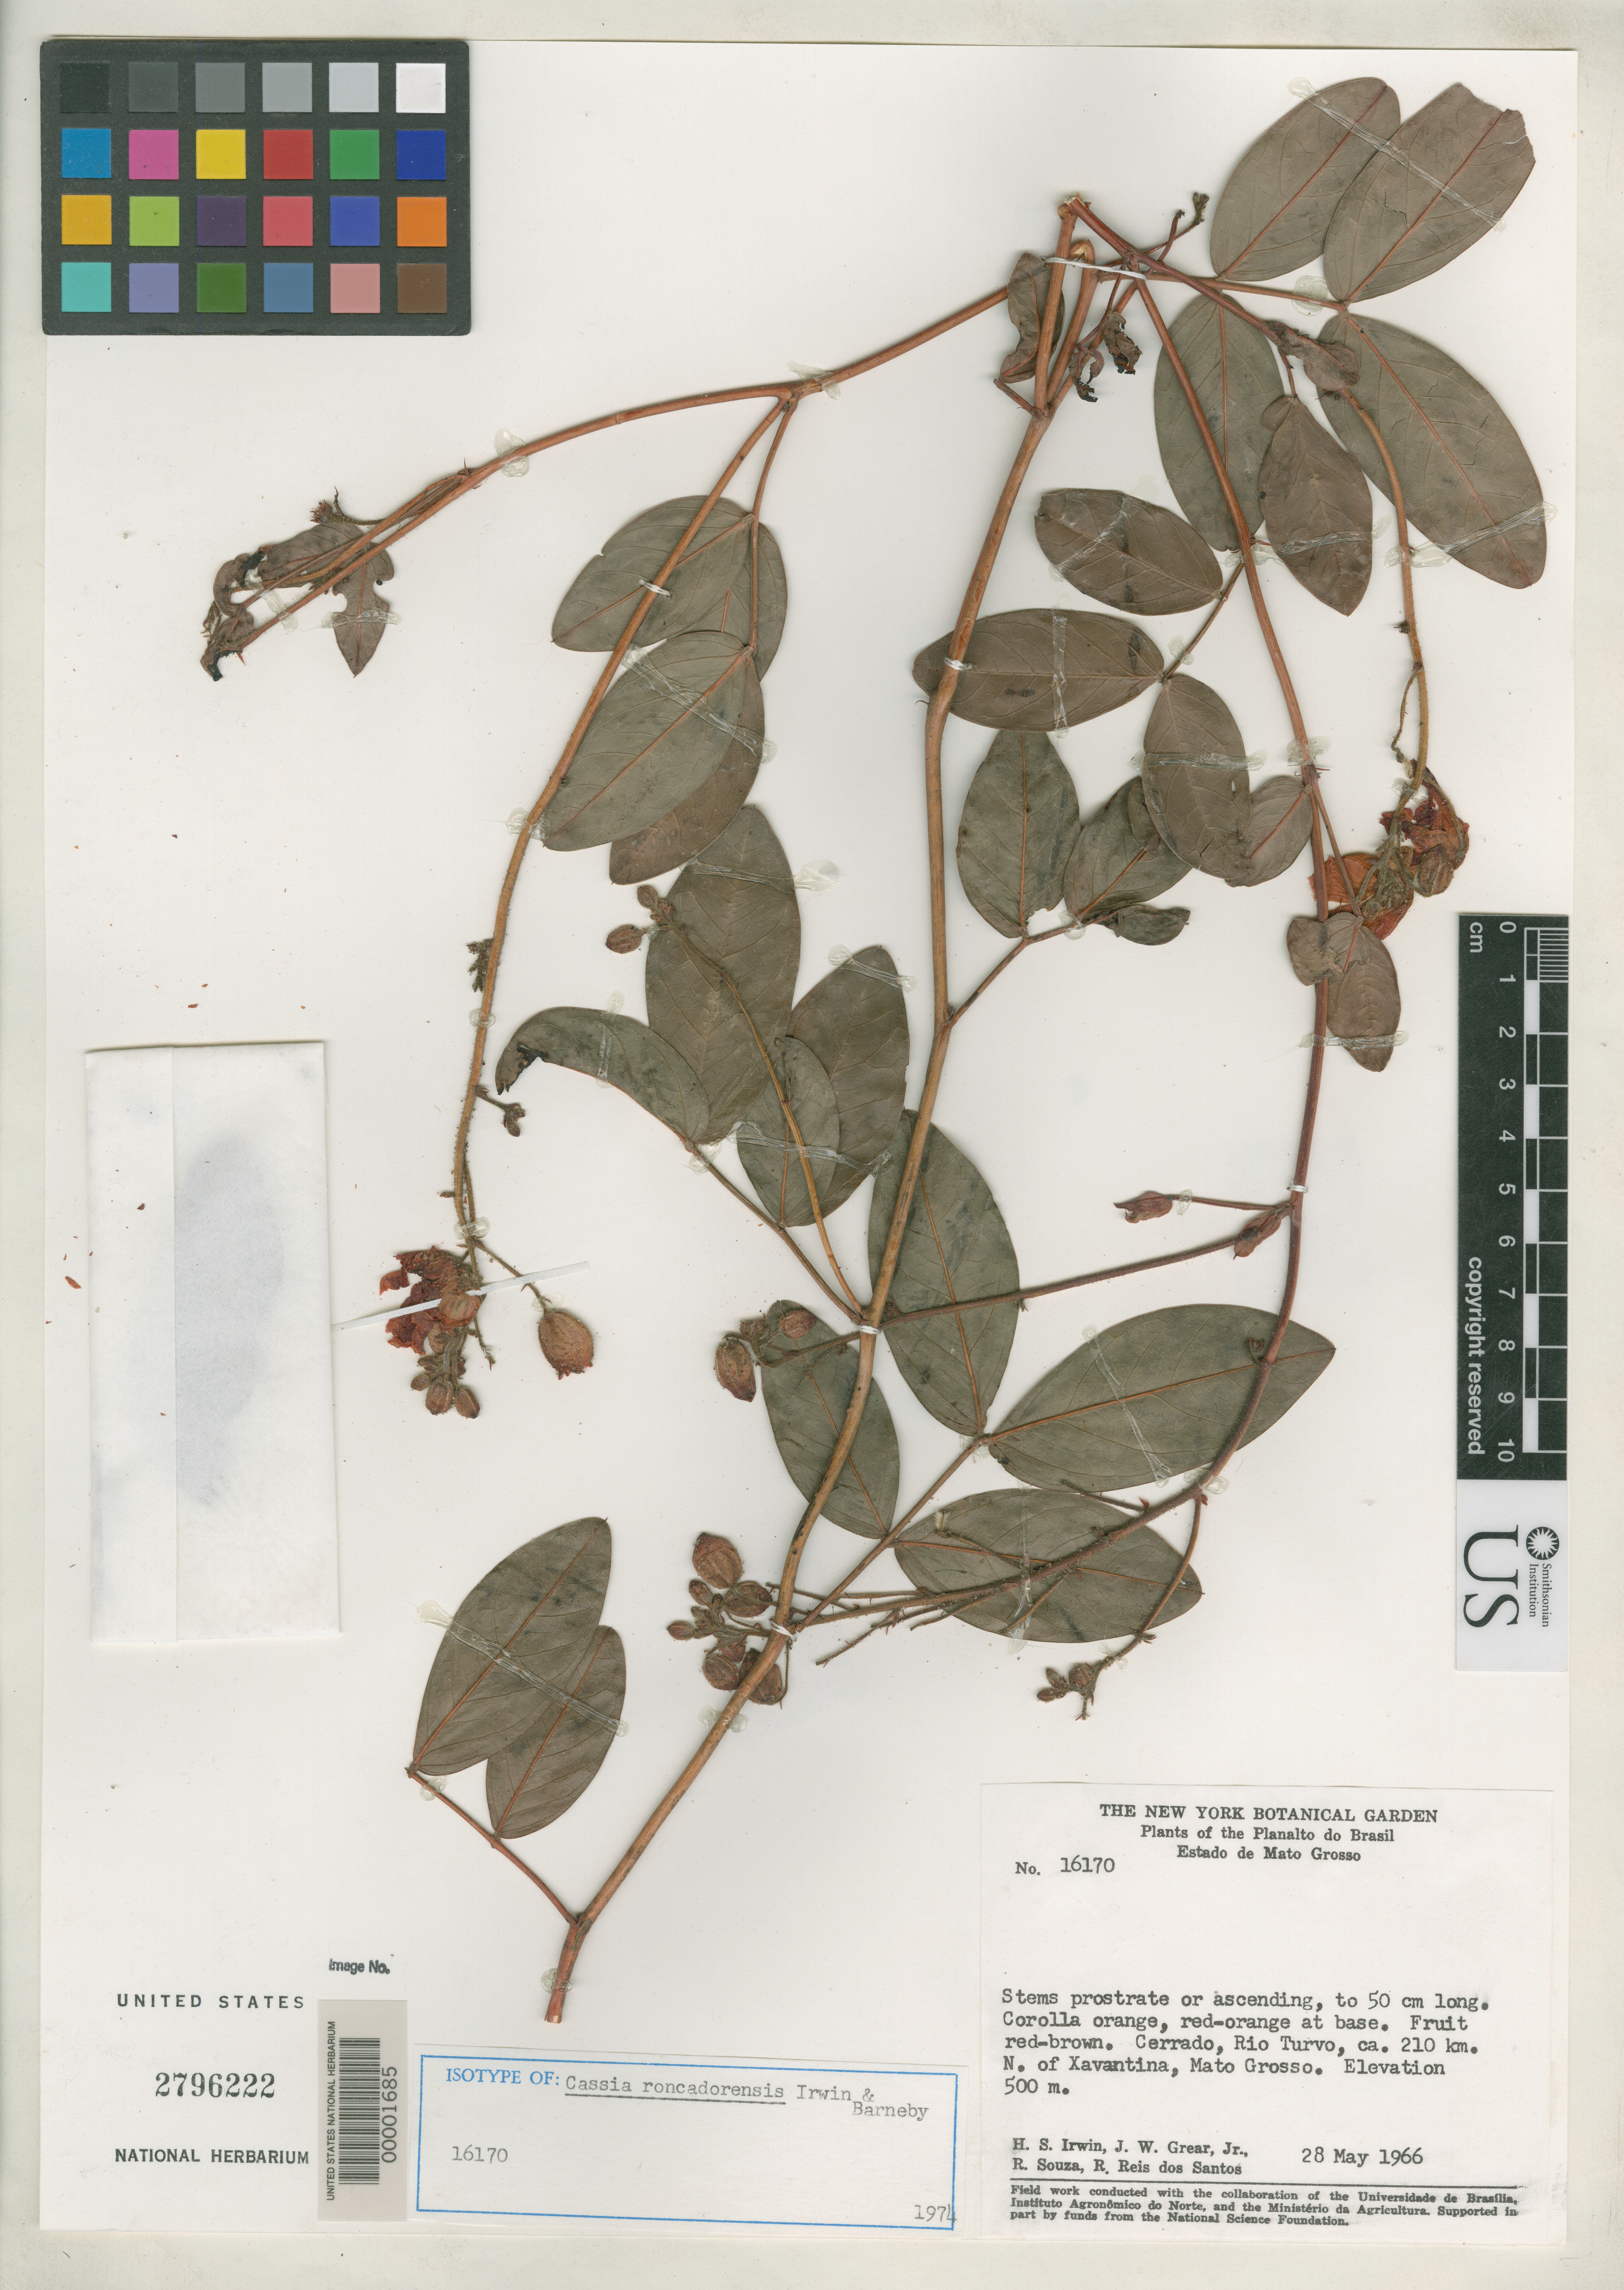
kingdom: Plantae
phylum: Tracheophyta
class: Magnoliopsida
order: Fabales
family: Fabaceae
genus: Cassia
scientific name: Cassia roncadorensis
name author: H.S. Irwin & Barneby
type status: Isotype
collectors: H. Irwin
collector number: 16170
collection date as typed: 28 May 1966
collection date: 1966-05-28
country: Brazil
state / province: Mato Grosso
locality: Serra do Roncador at Rio Turvo, N of Xarantina.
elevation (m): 5000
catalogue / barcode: US 2796222